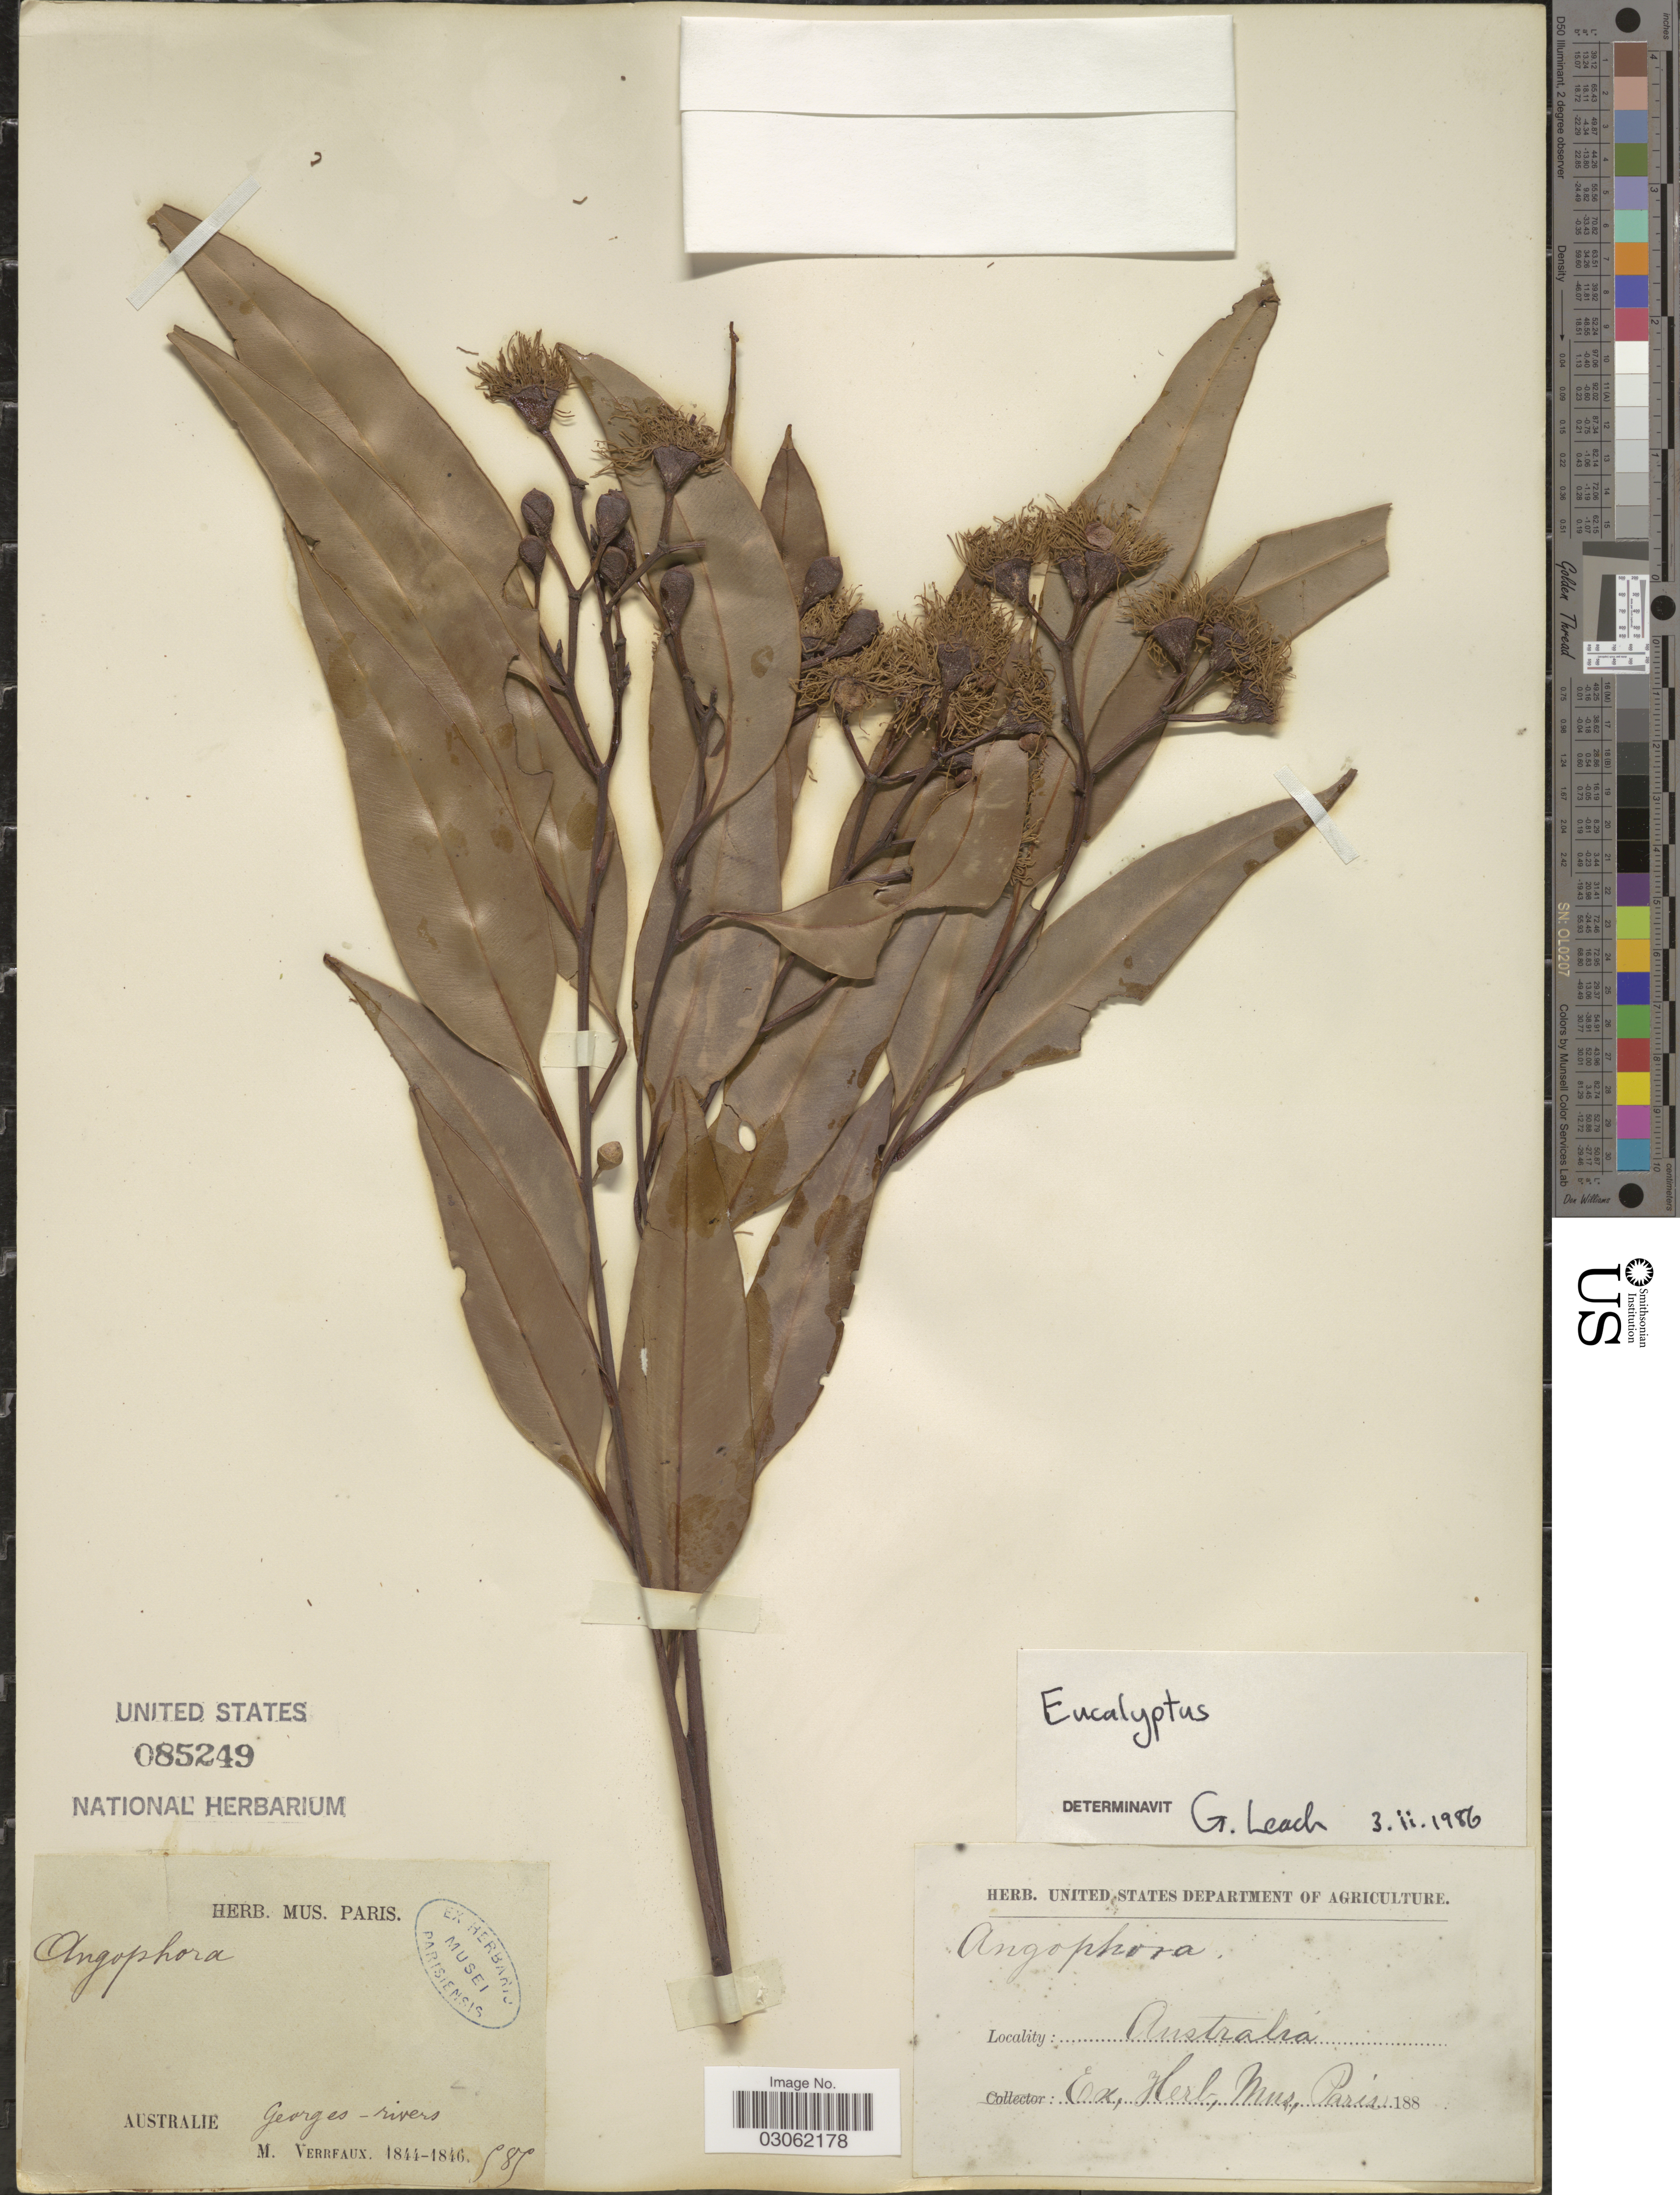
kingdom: Plantae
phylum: Tracheophyta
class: Magnoliopsida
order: Myrtales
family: Myrtaceae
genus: Eucalyptus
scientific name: Eucalyptus sp.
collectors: M. Verreaux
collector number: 585*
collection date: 1844/1846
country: Australia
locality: Georges-rivers.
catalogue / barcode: US 85249